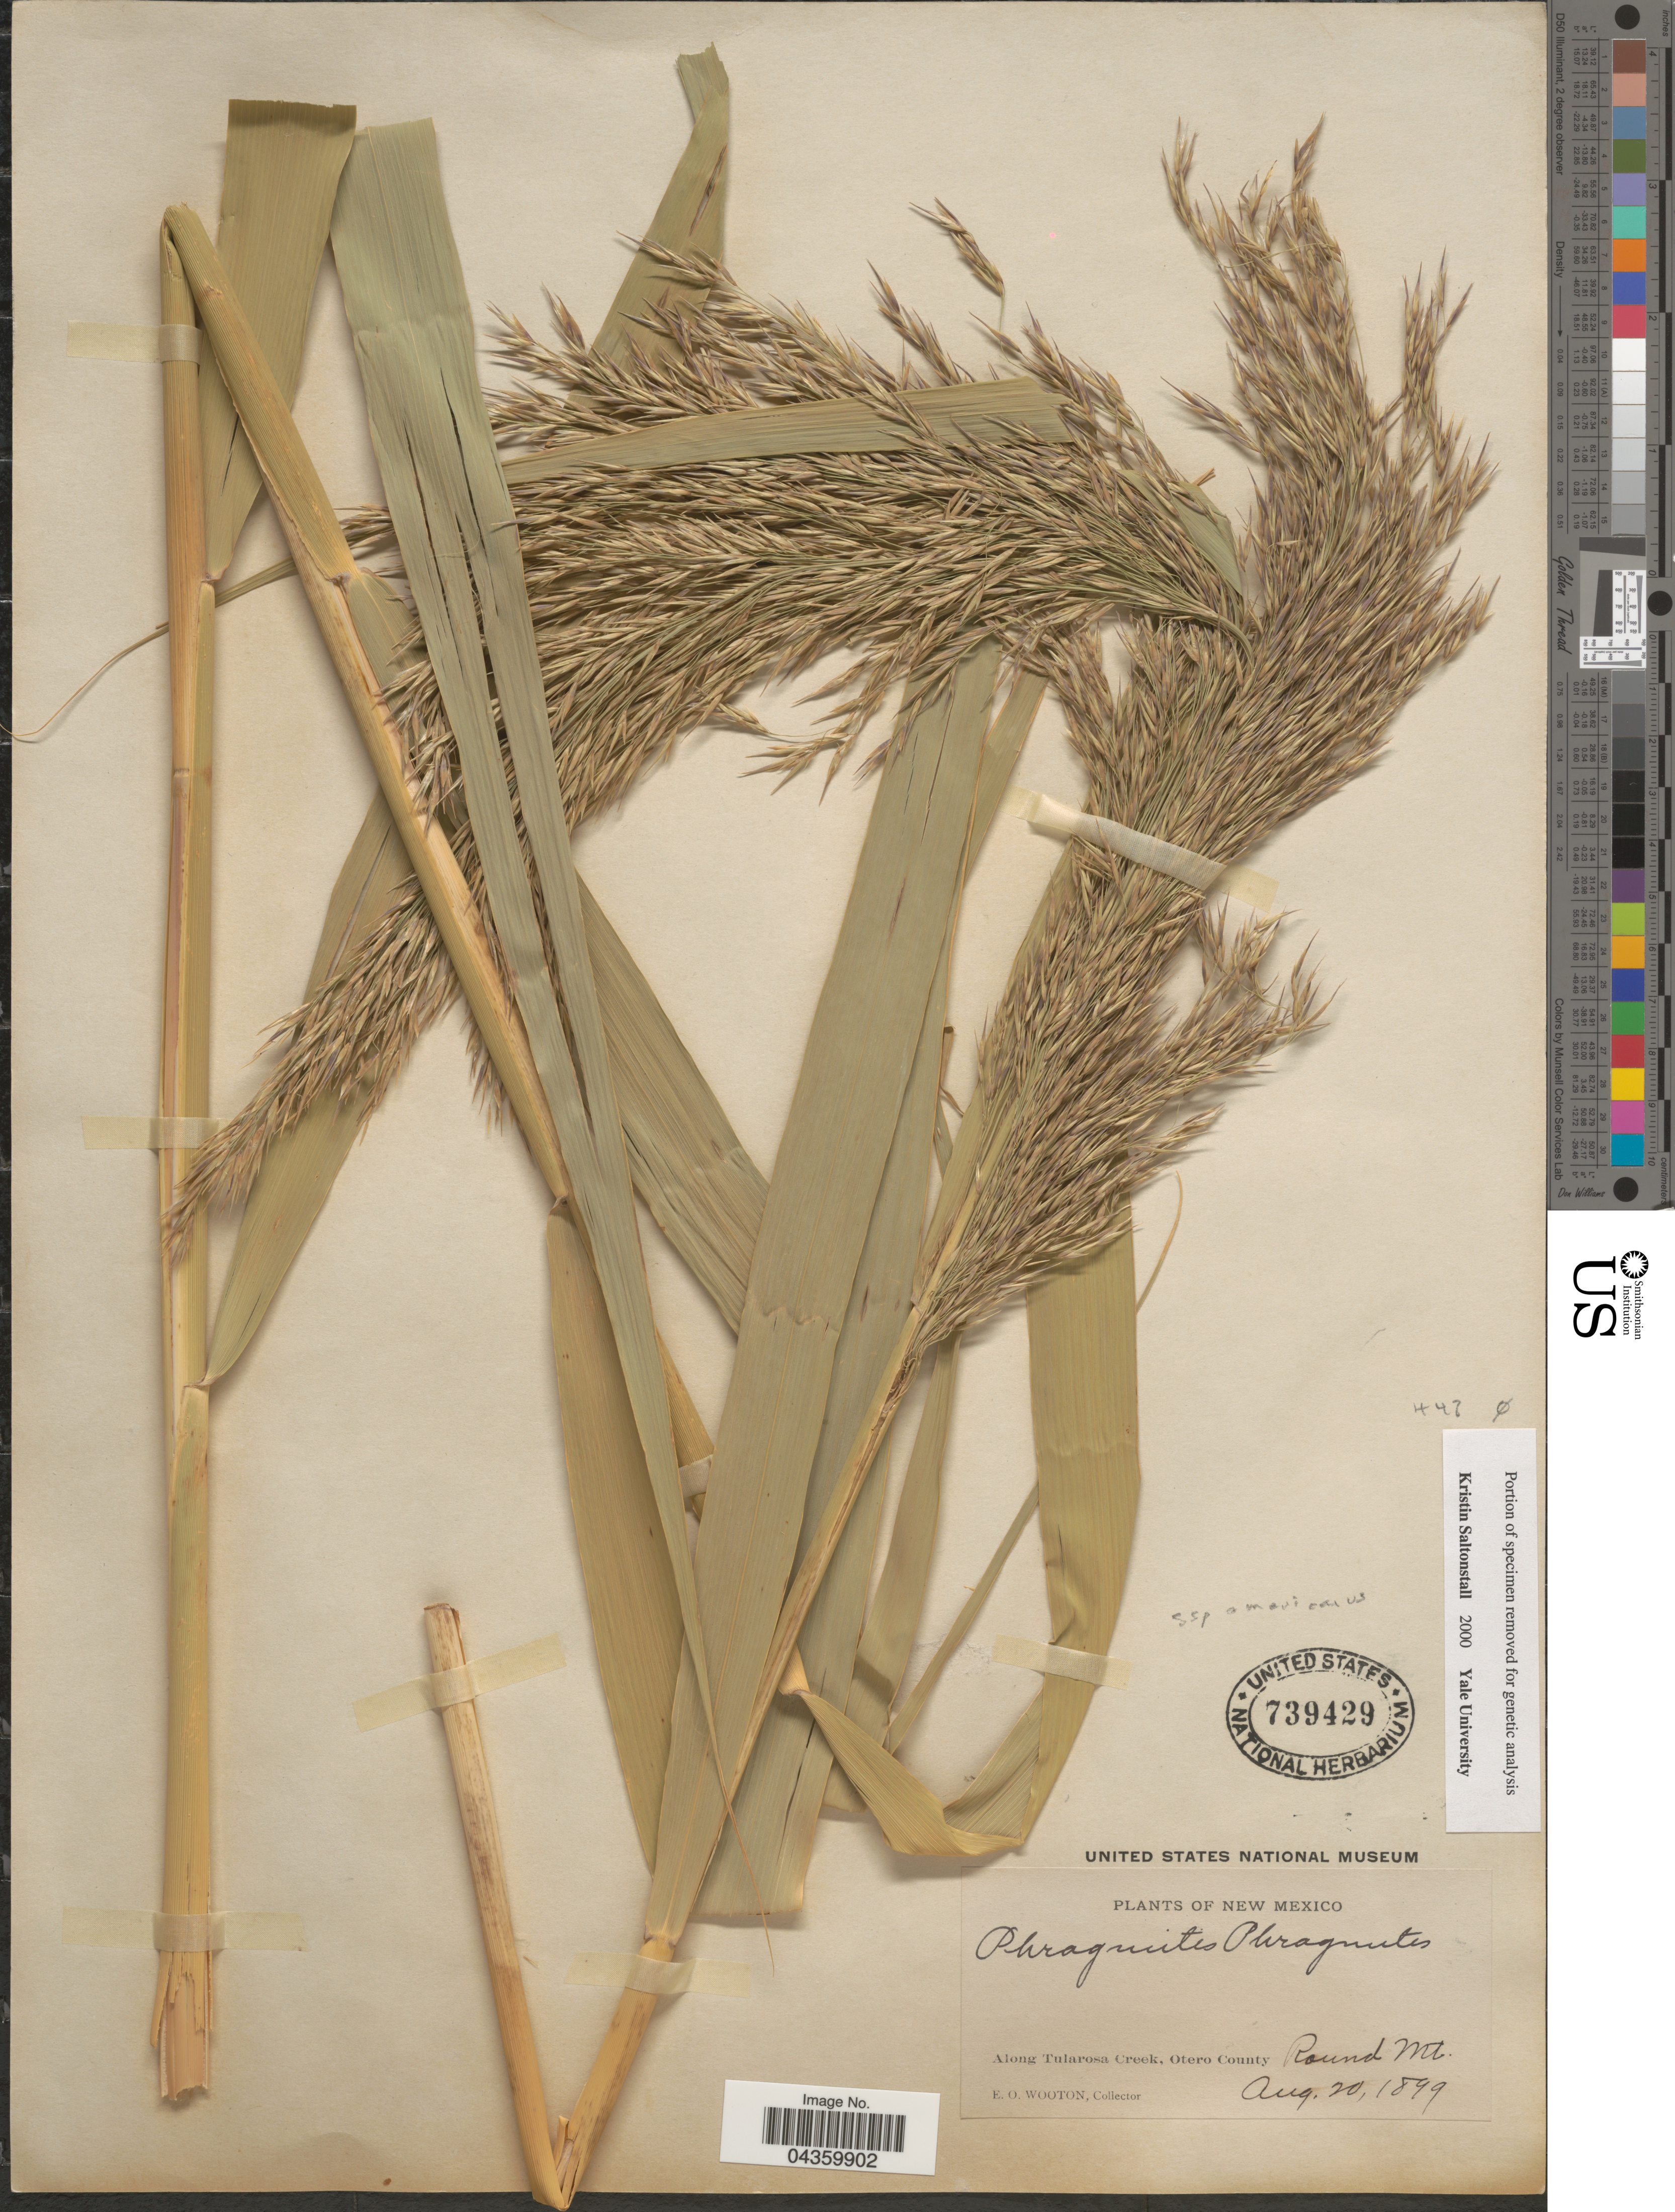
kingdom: Plantae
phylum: Tracheophyta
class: Liliopsida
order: Poales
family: Poaceae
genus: Phragmites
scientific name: Phragmites australis subsp. americanus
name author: Saltonstall & et al.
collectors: E. O. Wooton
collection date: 1899-08-20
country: United States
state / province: New Mexico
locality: Along Tularosa Creek, Otero County. Round Mt.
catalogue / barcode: US 739429